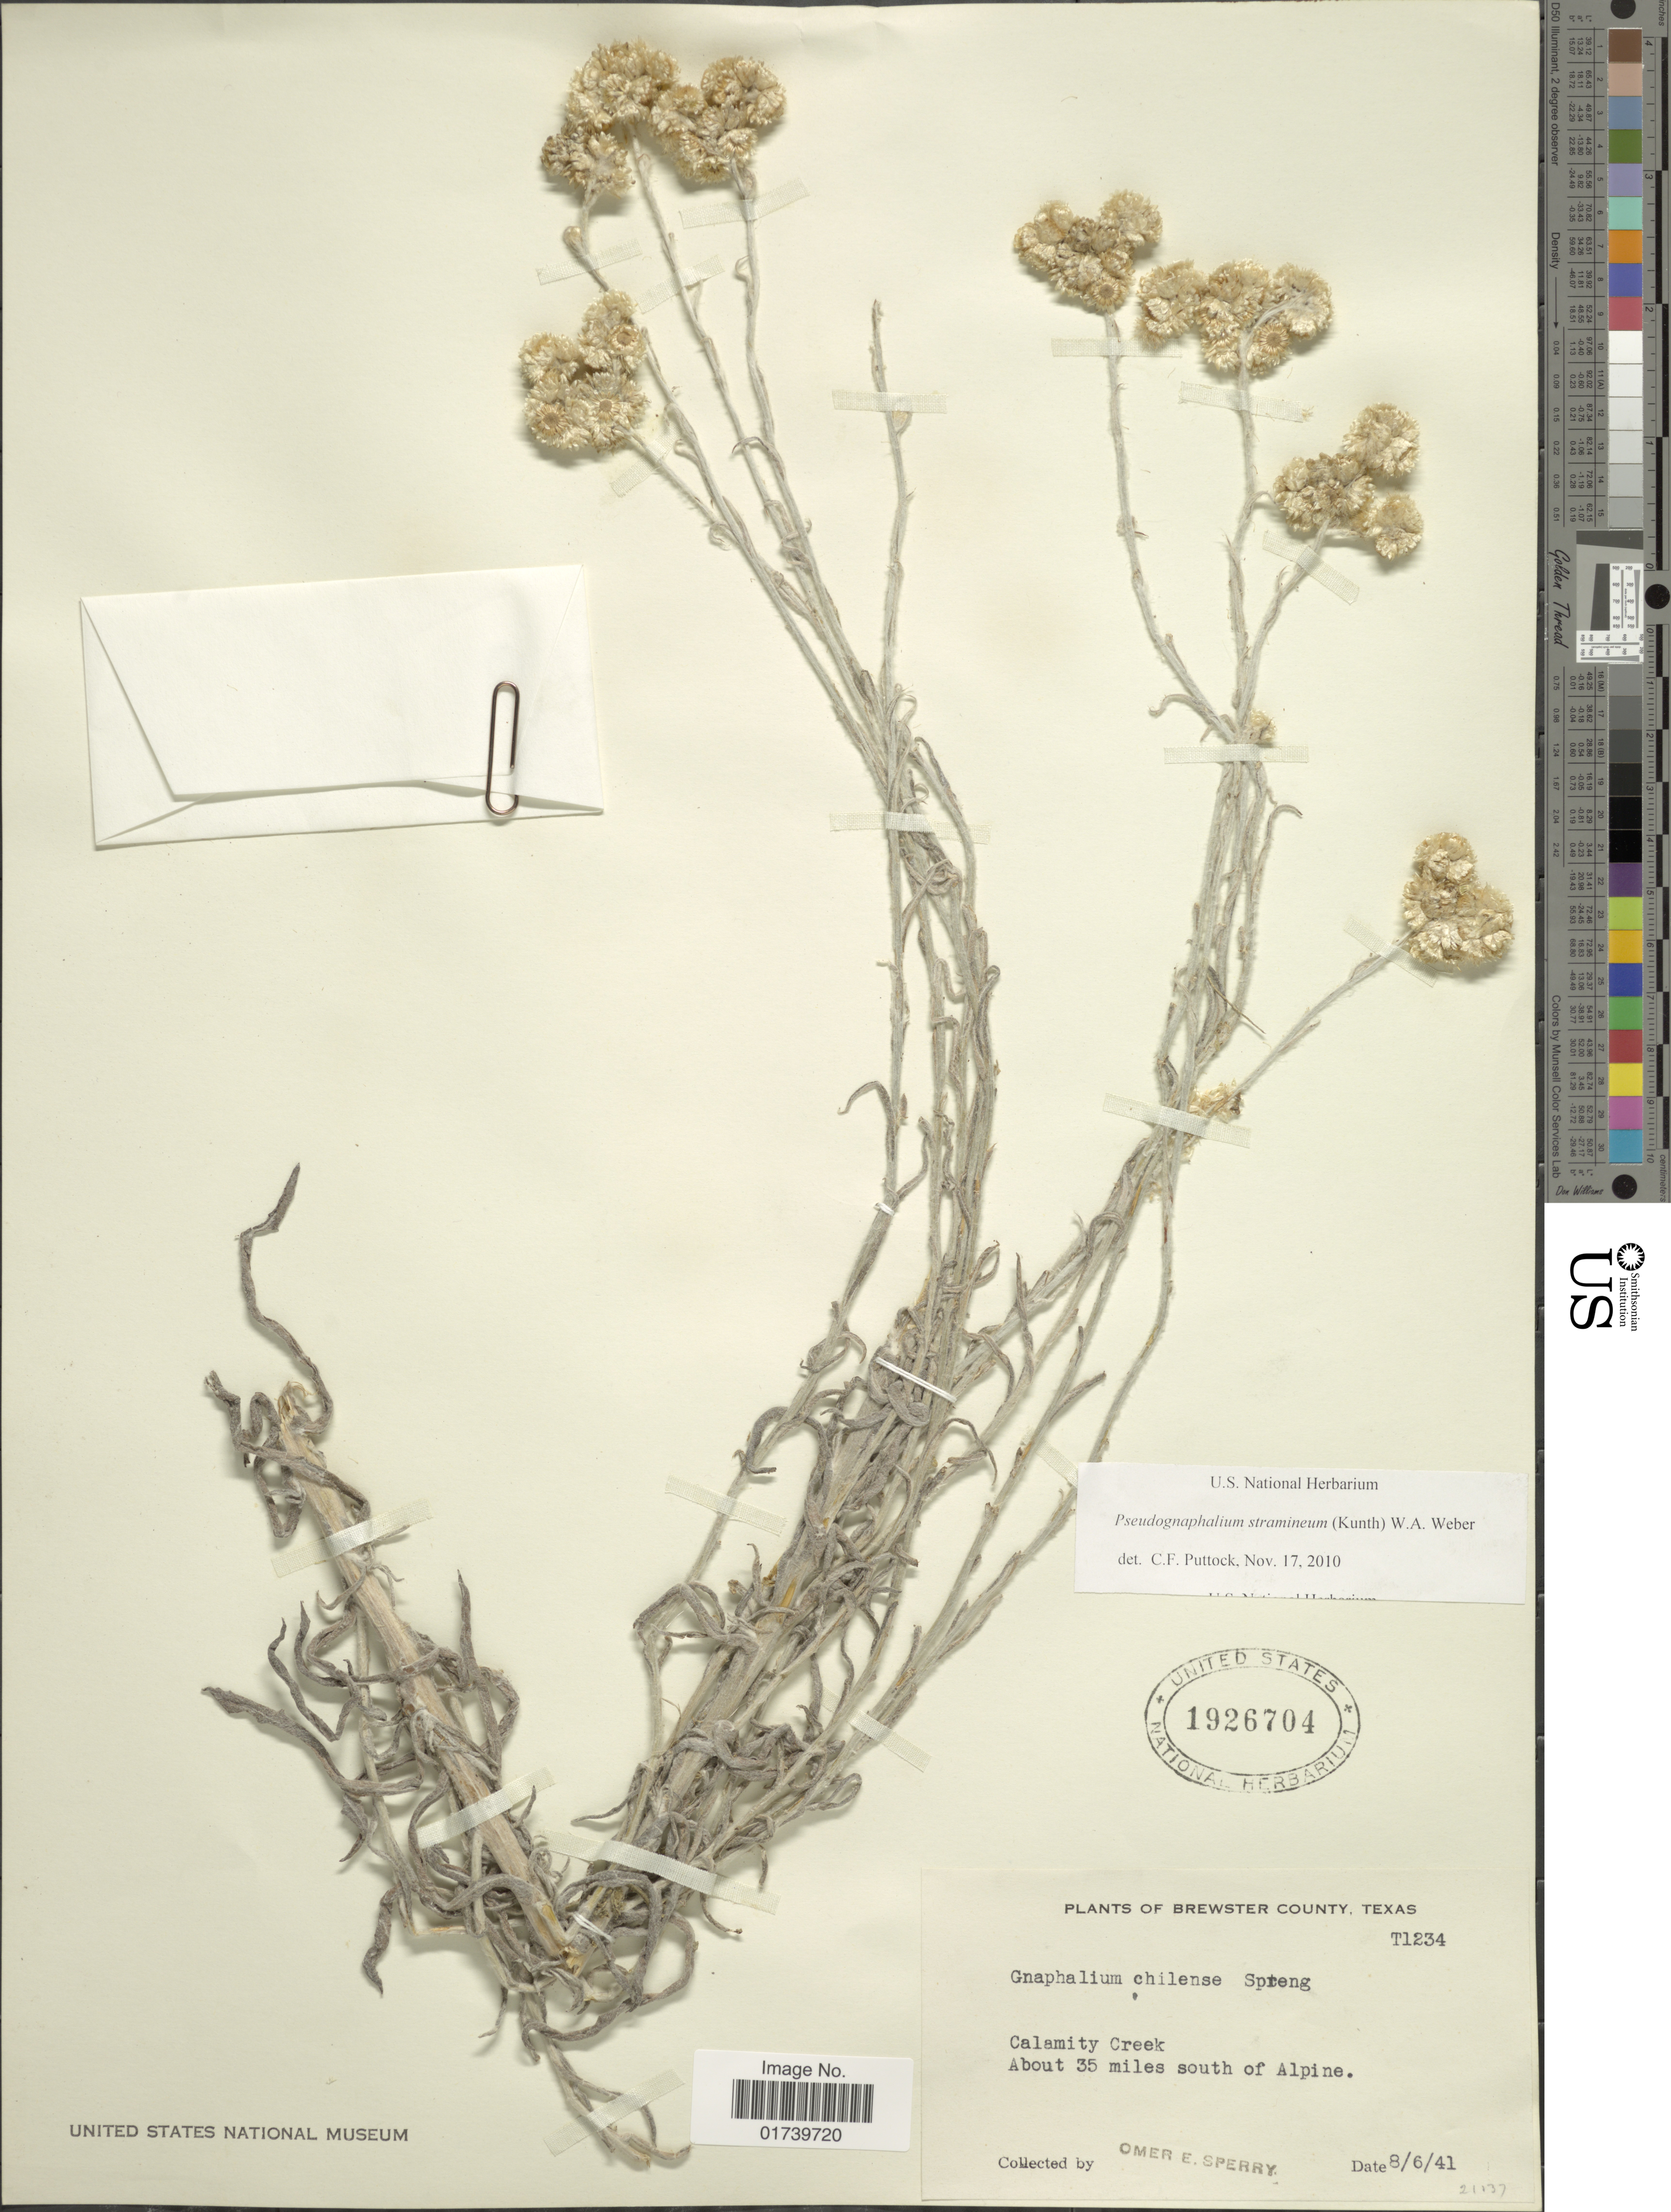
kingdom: Plantae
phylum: Tracheophyta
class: Magnoliopsida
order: Asterales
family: Asteraceae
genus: Pseudognaphalium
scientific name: Pseudognaphalium stramineum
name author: (Kunth) Anderb.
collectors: O. E. Sperry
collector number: T1234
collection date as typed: Transcribed d/m/y: 6/8/41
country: United States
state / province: Texas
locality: Brewster County. Calamity Creek. About 35 miles south of Alpine.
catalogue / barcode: US 1926704